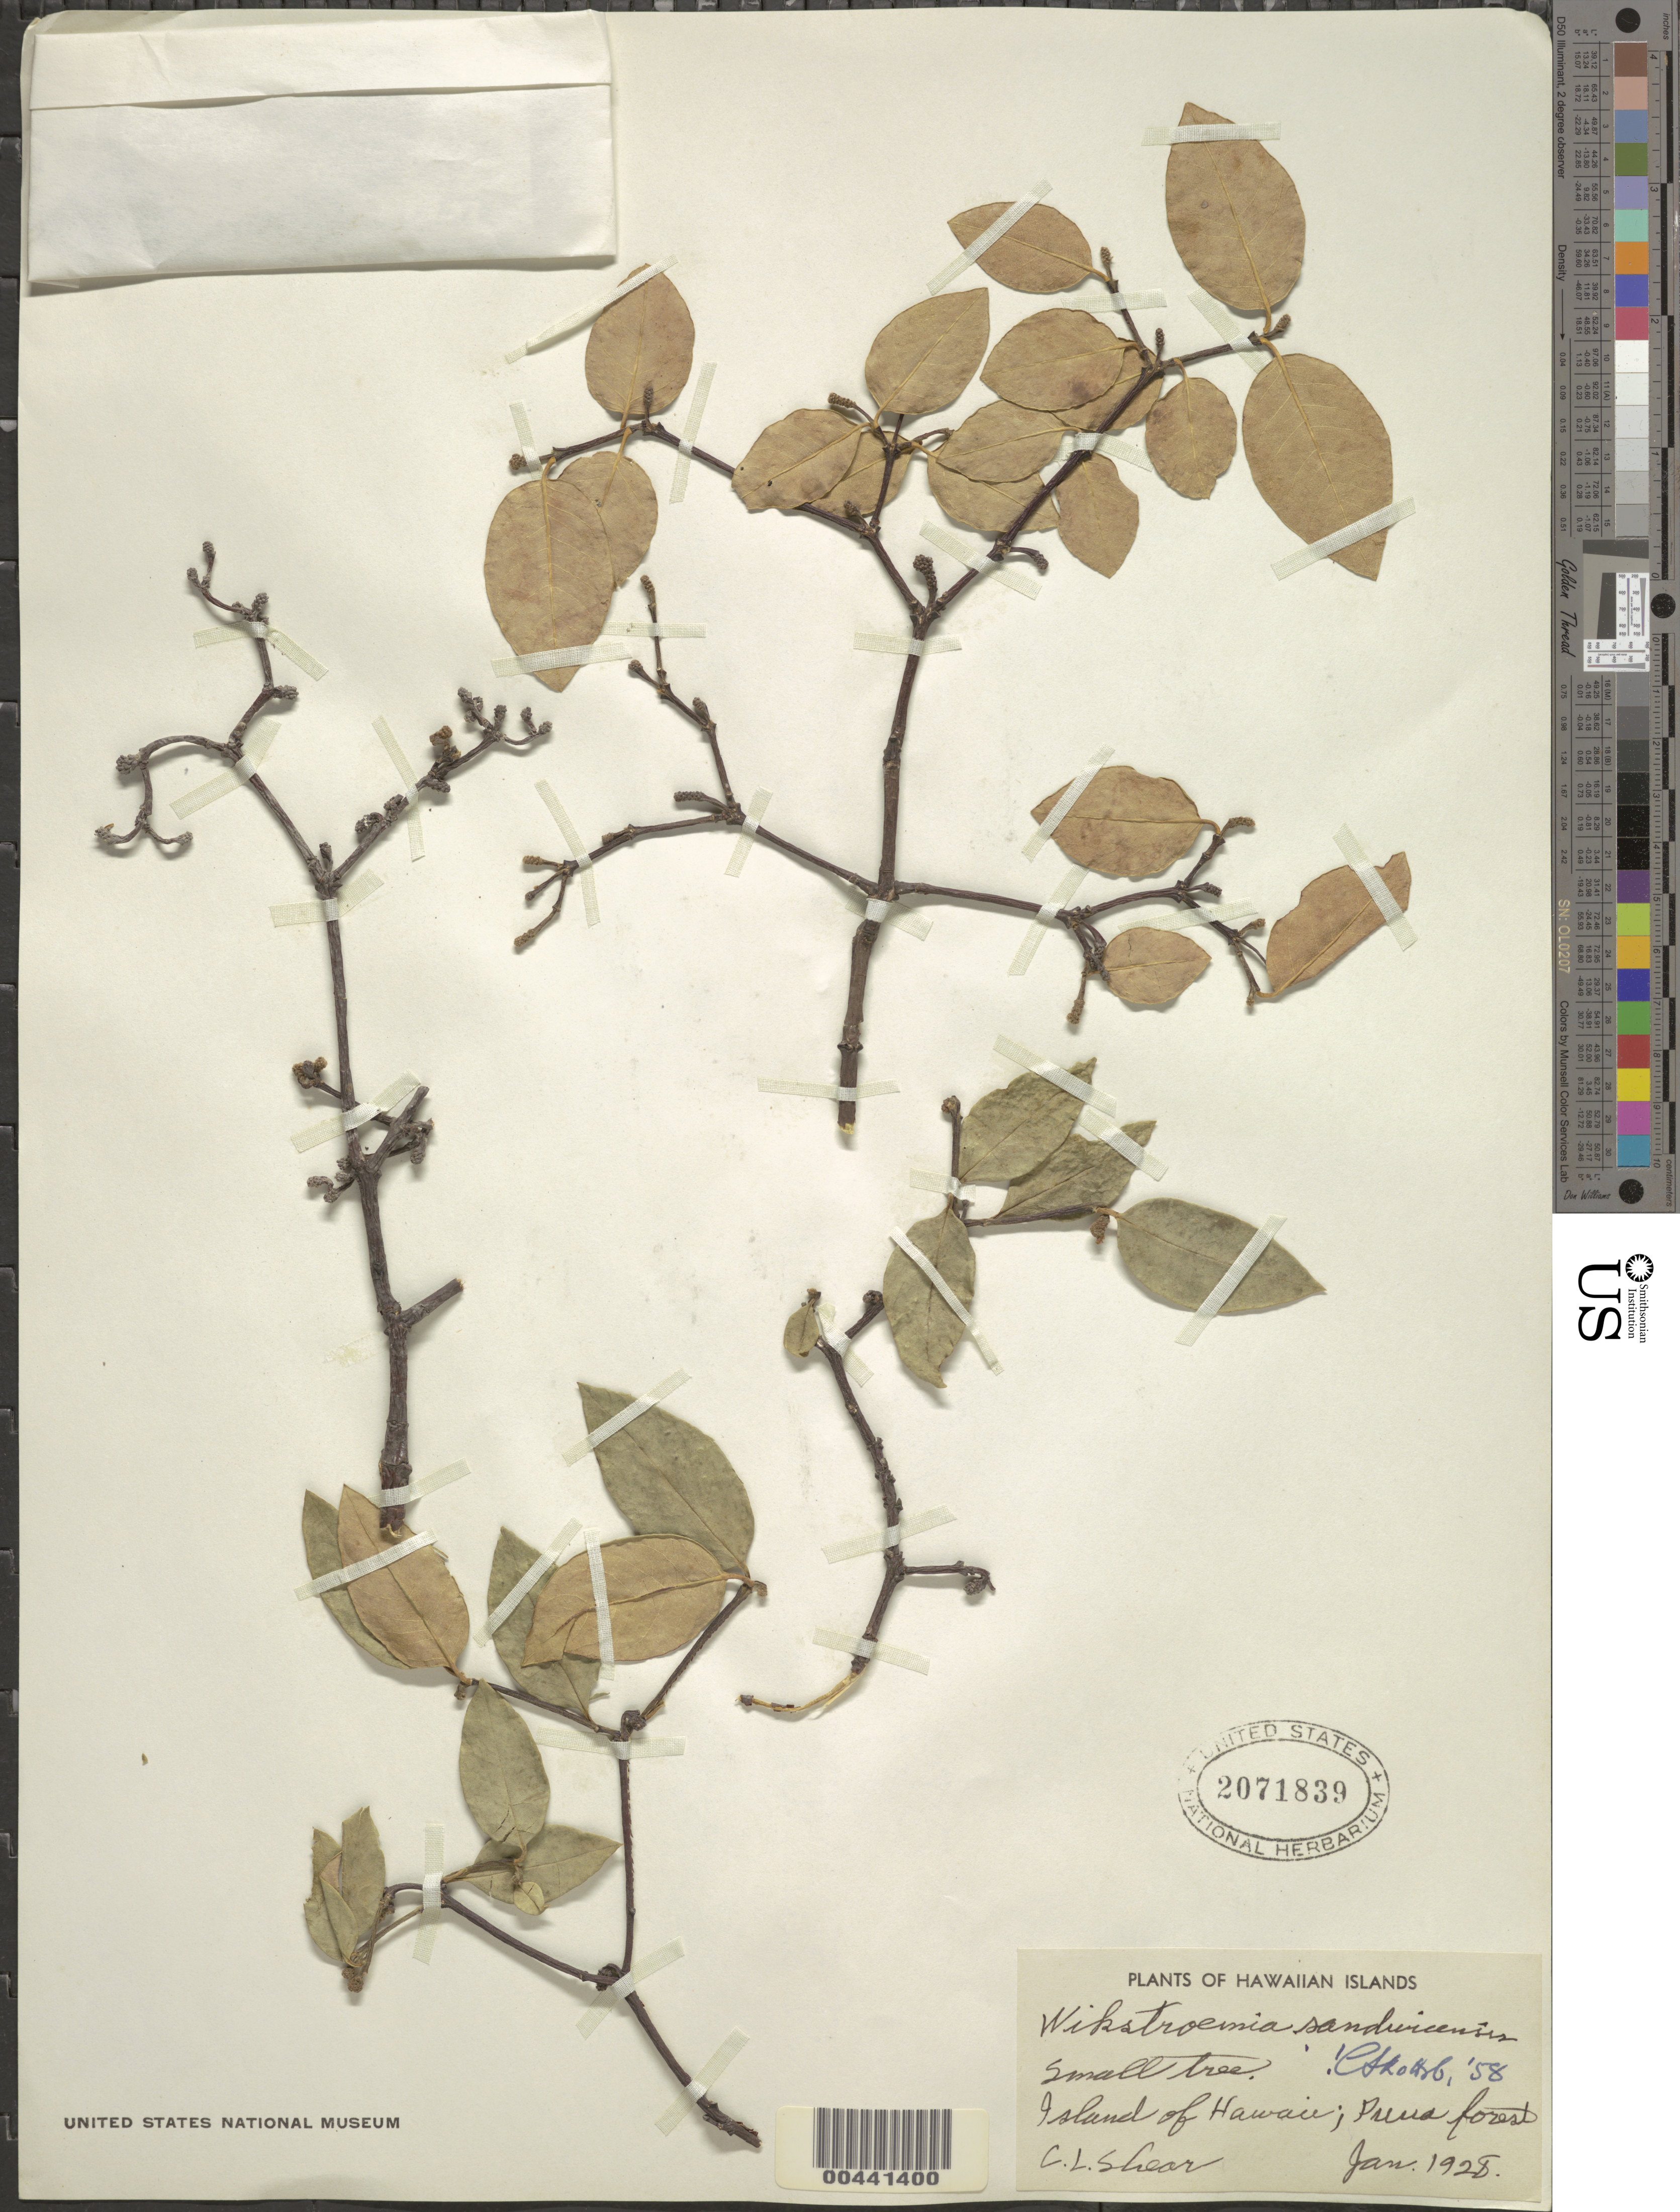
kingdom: Plantae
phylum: Tracheophyta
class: Magnoliopsida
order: Malvales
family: Thymelaeaceae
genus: Wikstroemia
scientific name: Wikstroemia sandwicensis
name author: Meisn.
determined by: Skottsberg, C. J. F.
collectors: C. L. Shear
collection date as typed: Jan 1928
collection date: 1928-01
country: United States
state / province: Hawaii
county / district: Hawaii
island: Hawaii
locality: Puua forest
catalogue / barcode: US 2071839